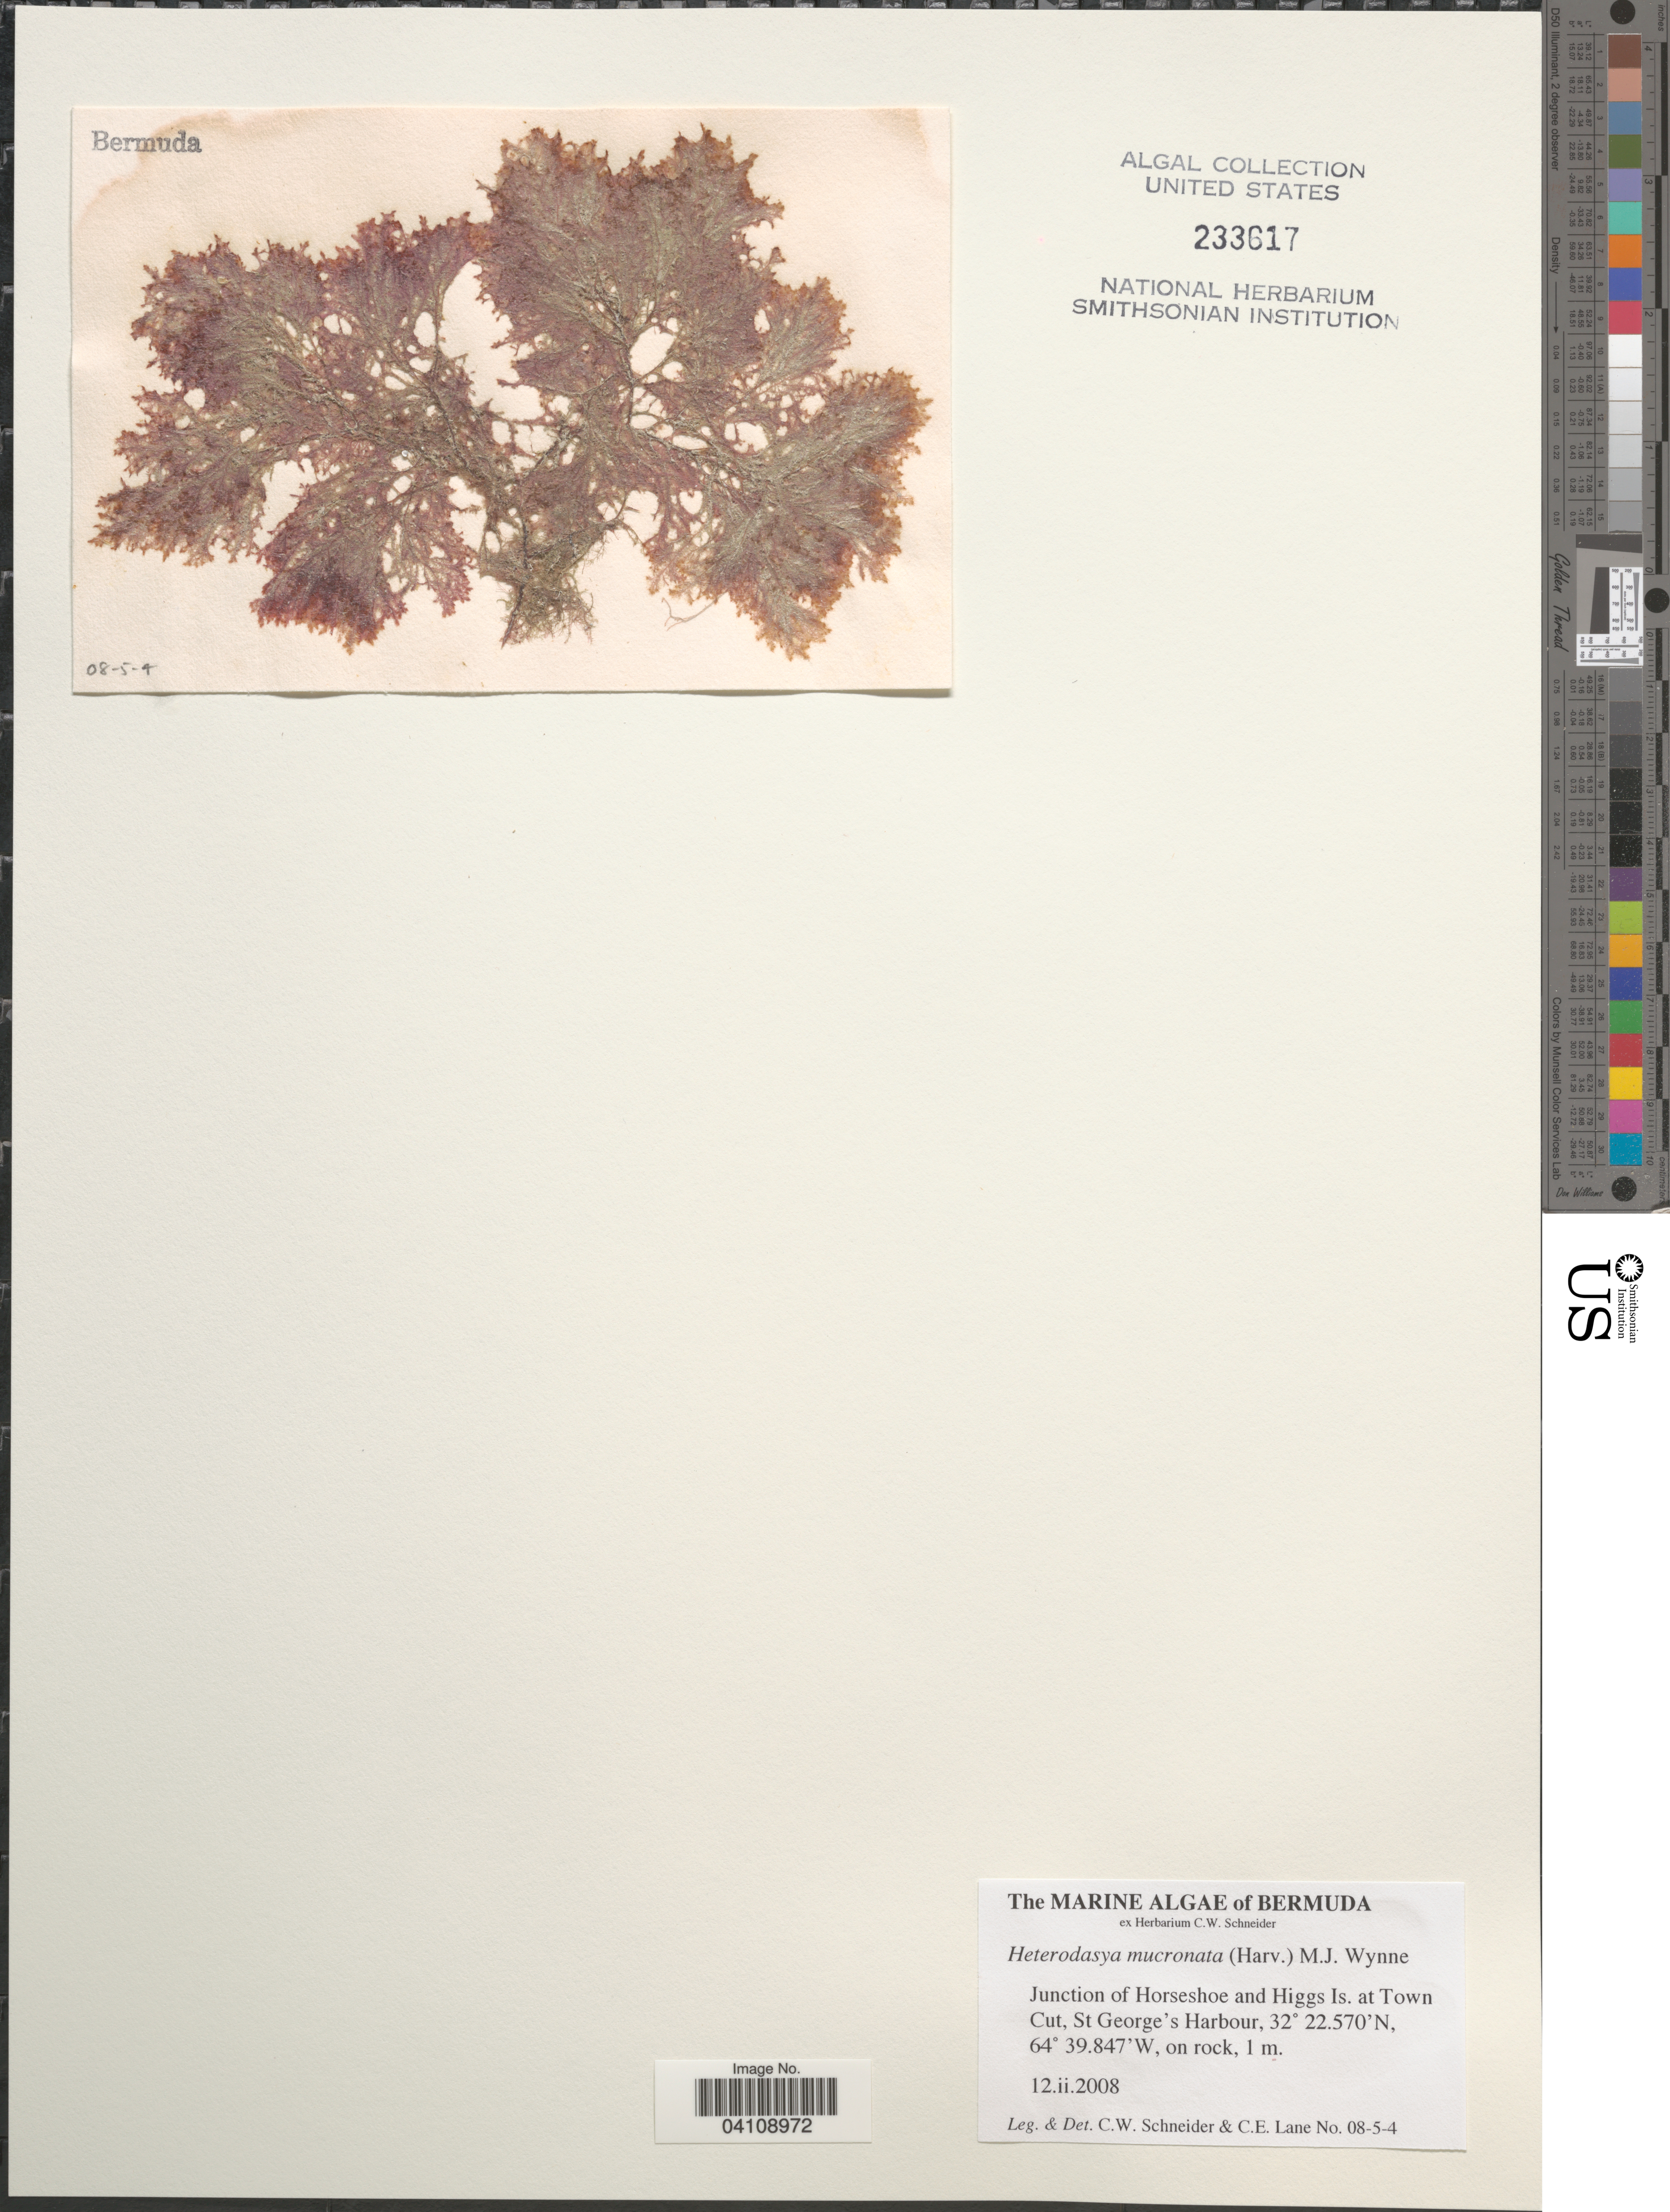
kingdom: Plantae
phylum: Rhodophyta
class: Florideophyceae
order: Ceramiales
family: Rhodomelaceae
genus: Heterodasya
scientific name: Heterodasya mucronata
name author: (Harv.) M.J. Wynne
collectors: C. W.Schneider & C. E. Lane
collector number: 08-5-4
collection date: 2008-02-12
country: Bermuda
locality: Junction of Horseshoe and Higgs Is. at Town Cut, St. George's Harbour.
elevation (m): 1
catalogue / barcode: US 233617